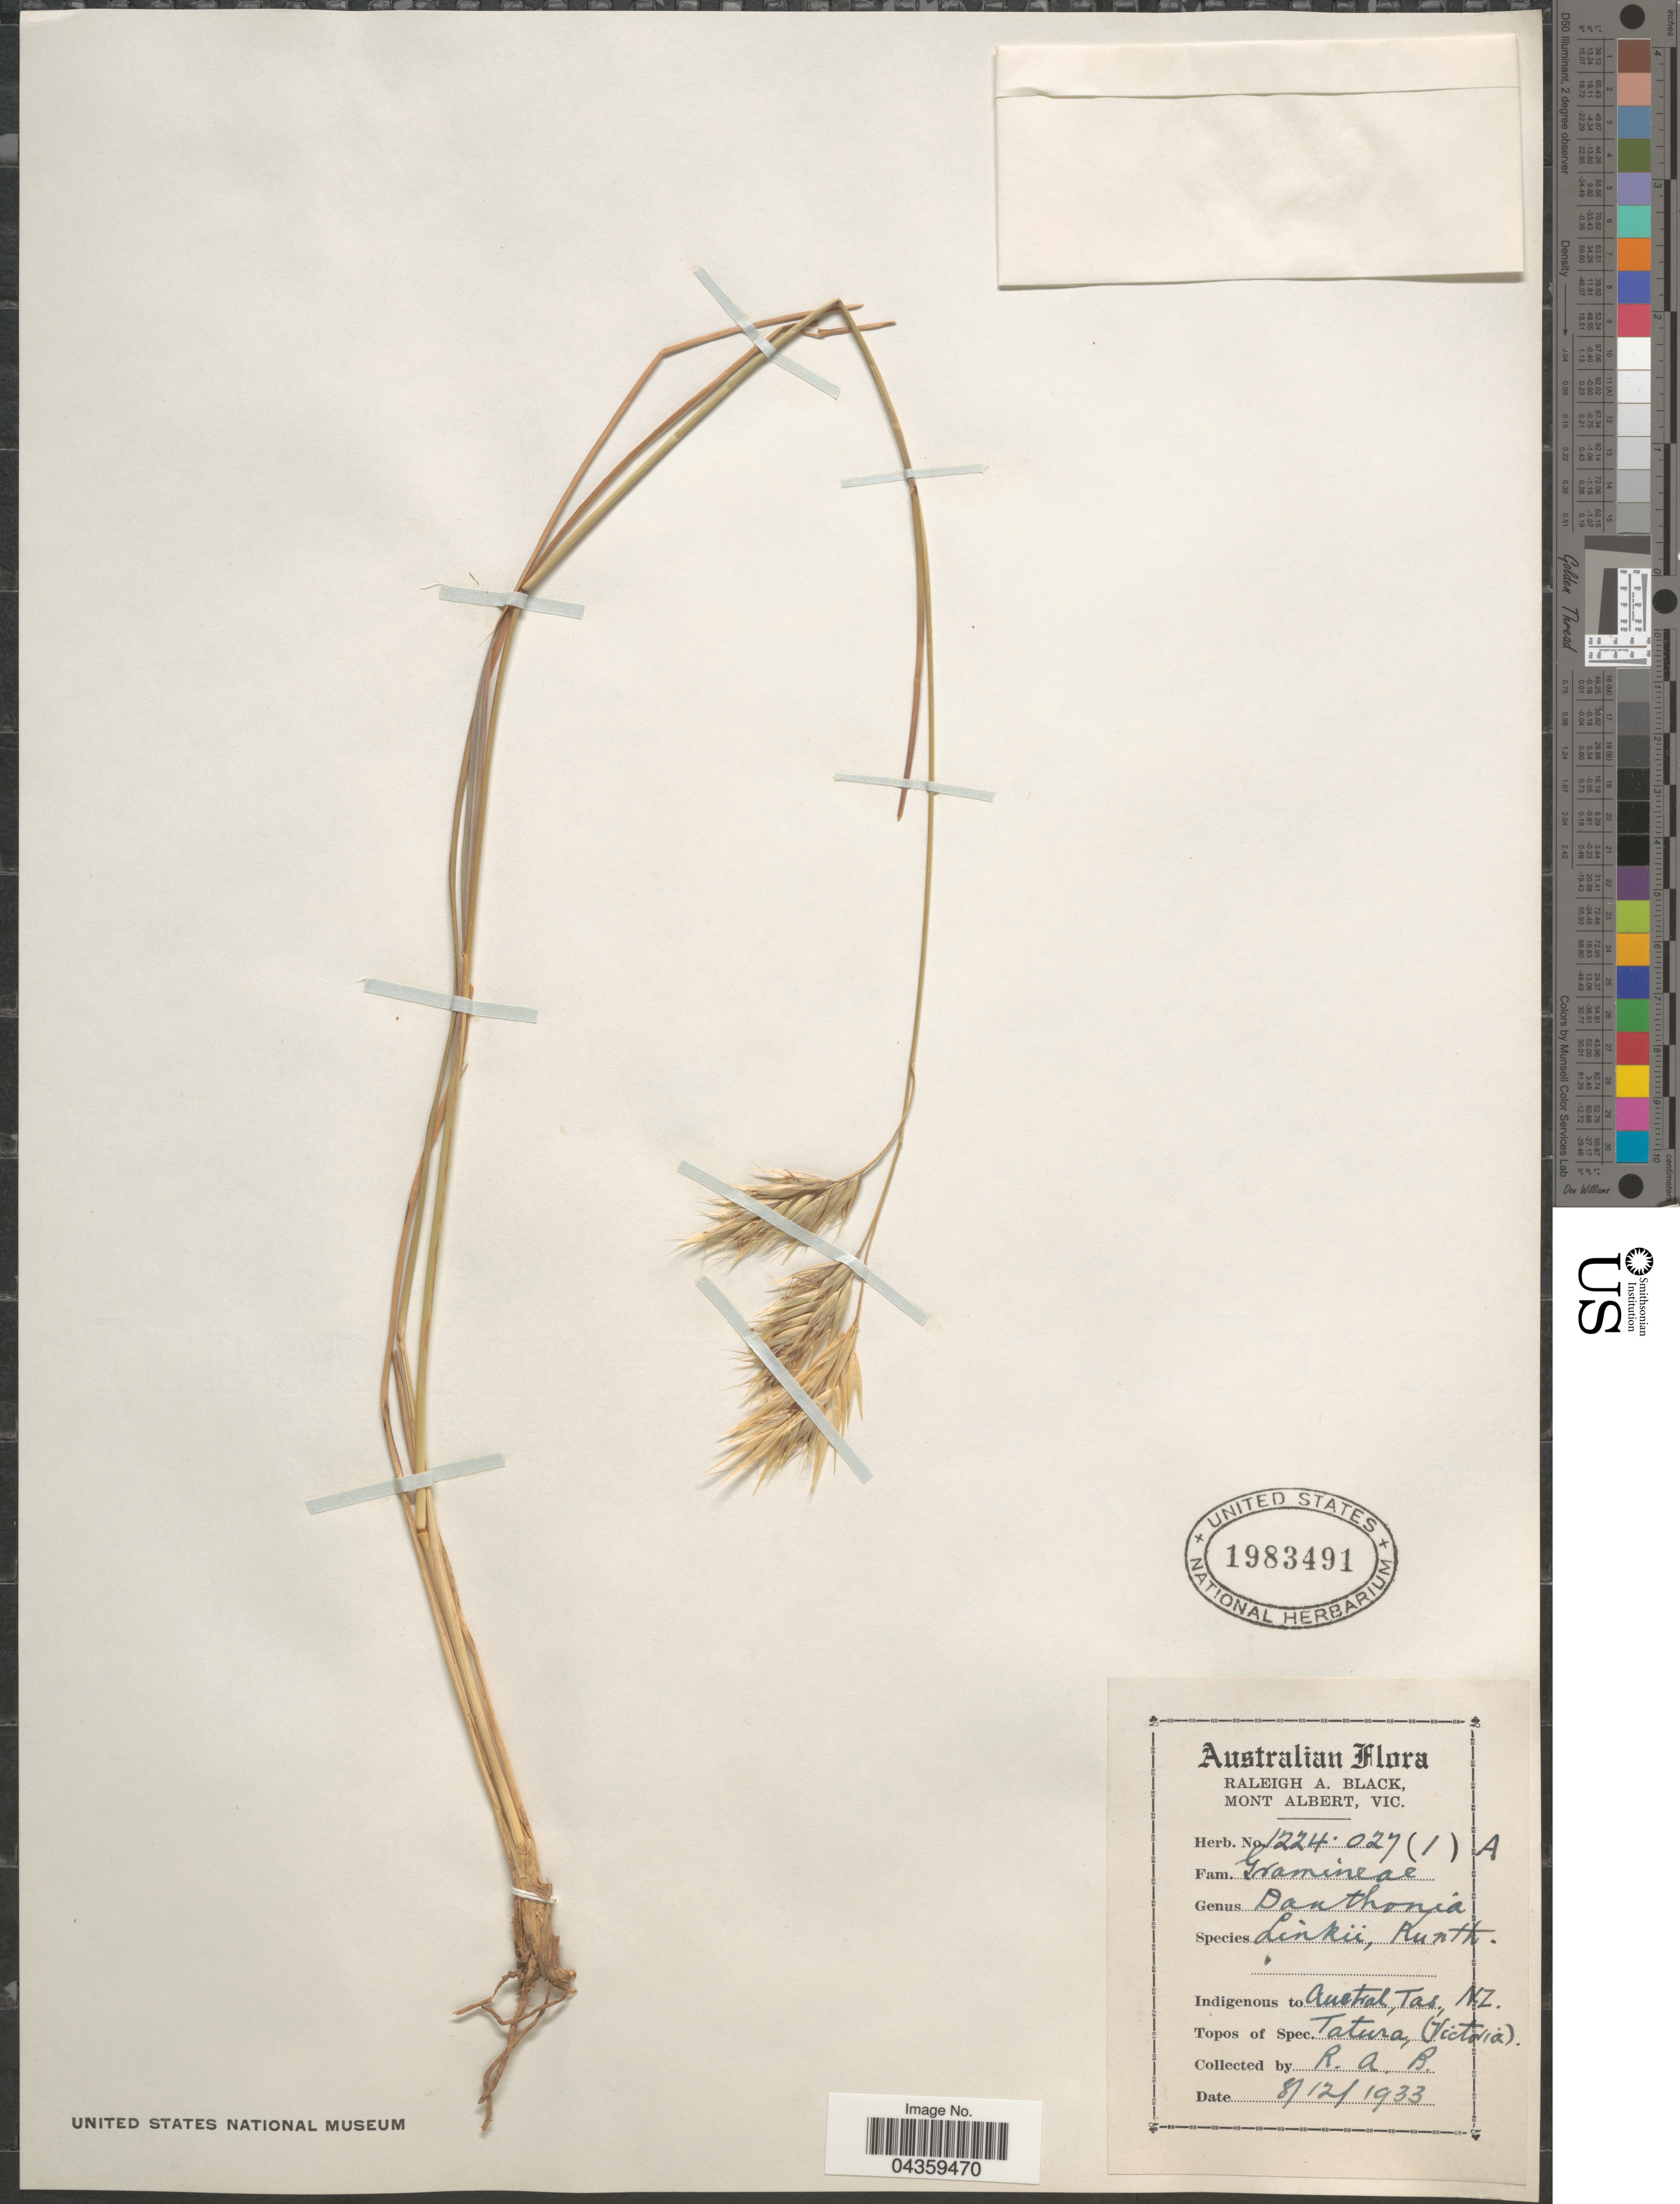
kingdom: Plantae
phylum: Tracheophyta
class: Liliopsida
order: Poales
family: Poaceae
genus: Monachather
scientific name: Monachather paradoxus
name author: Steud.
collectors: R. A. Black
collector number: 1224027(1)A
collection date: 1933-12-08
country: Australia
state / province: Victoria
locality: Indigenous to Austral., Tas., N.T. Tatura, (Victoria).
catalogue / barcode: US 1983491